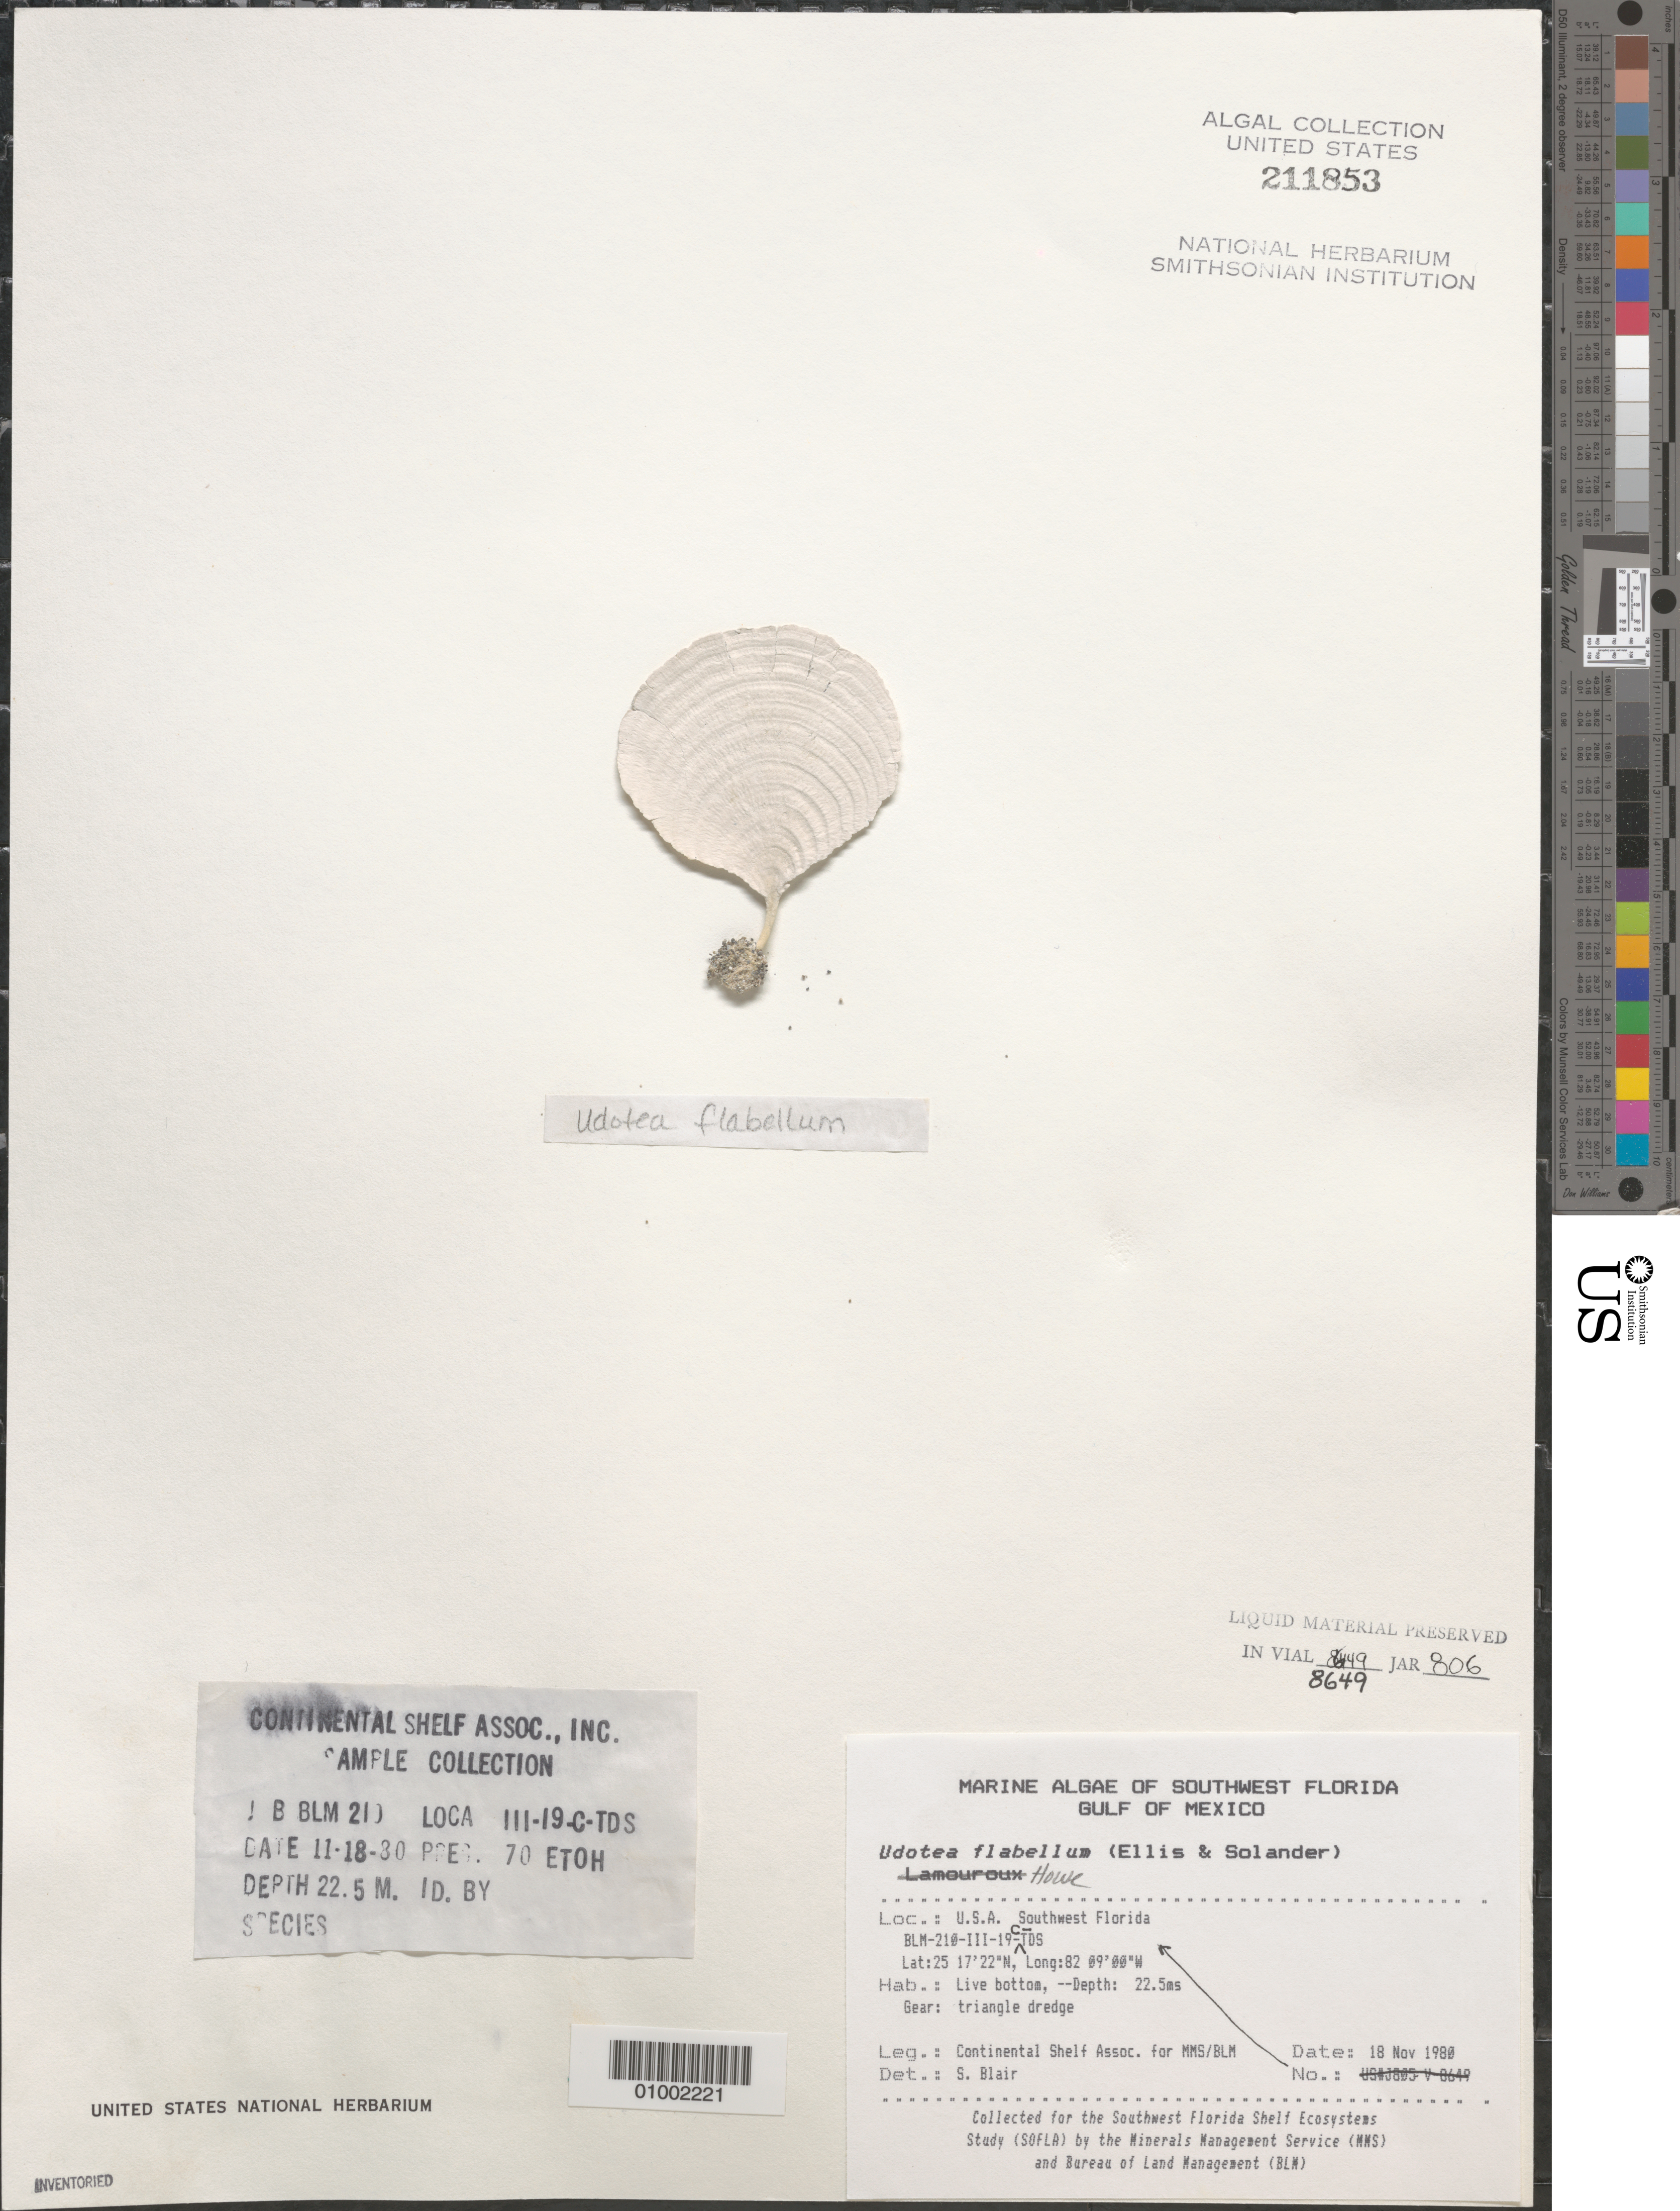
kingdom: Plantae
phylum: Chlorophyta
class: Ulvophyceae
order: Bryopsidales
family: Udoteaceae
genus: Udotea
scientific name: Udotea flabellum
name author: (J. Ellis & Sol.) M. Howe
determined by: Blair, S. M.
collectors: Continental Shelf Associates for the MMS/BLM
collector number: BLM-210-III-19-C-TDS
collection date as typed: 18 Nov 1980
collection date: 1980-11-18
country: United States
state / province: Florida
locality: Gulf of Mexico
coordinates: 25 17'22"N, 82 09'00"W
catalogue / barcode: US 211853